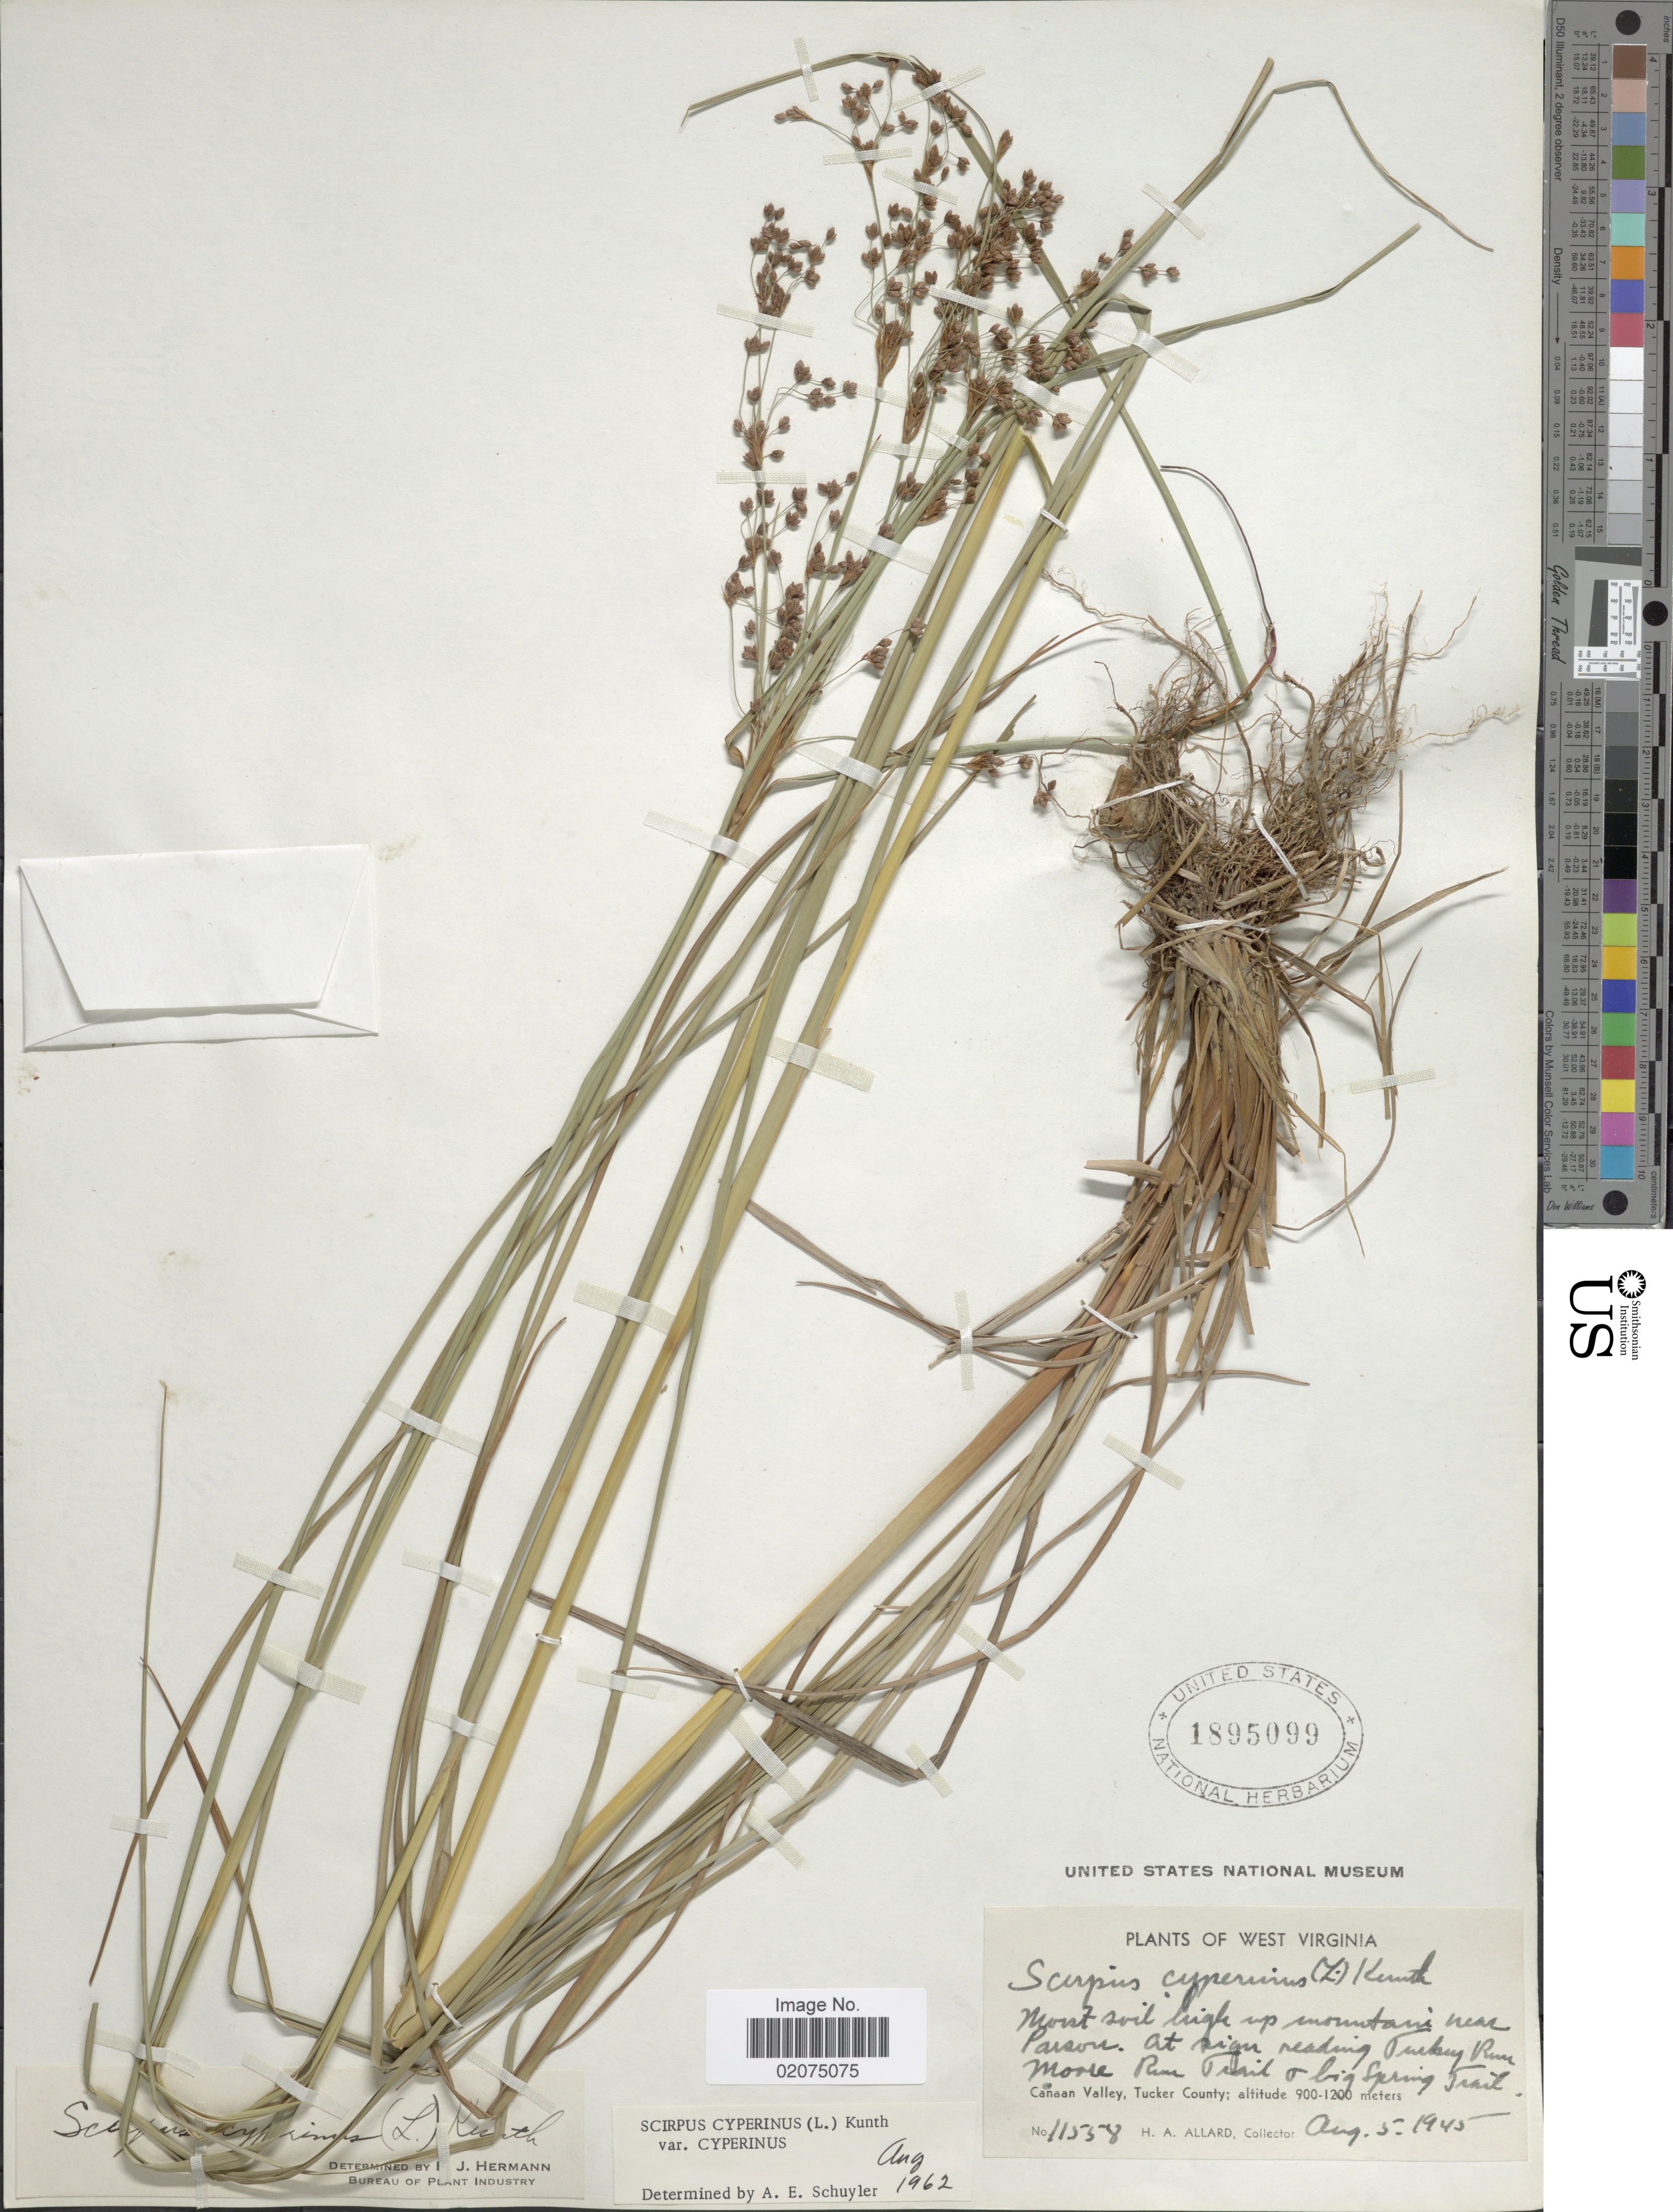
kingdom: Plantae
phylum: Tracheophyta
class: Liliopsida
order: Poales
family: Cyperaceae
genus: Scirpus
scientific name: Scirpus cyperinus (L.) Kunth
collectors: H. A. Allard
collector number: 11558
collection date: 1945-08-05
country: United States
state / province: West Virginia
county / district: Tucker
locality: Sign reading Turkey Rum, Morse RunTrail & Big Spring Trail, Canaan Valley, Tucker County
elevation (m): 900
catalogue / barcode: US 1895099